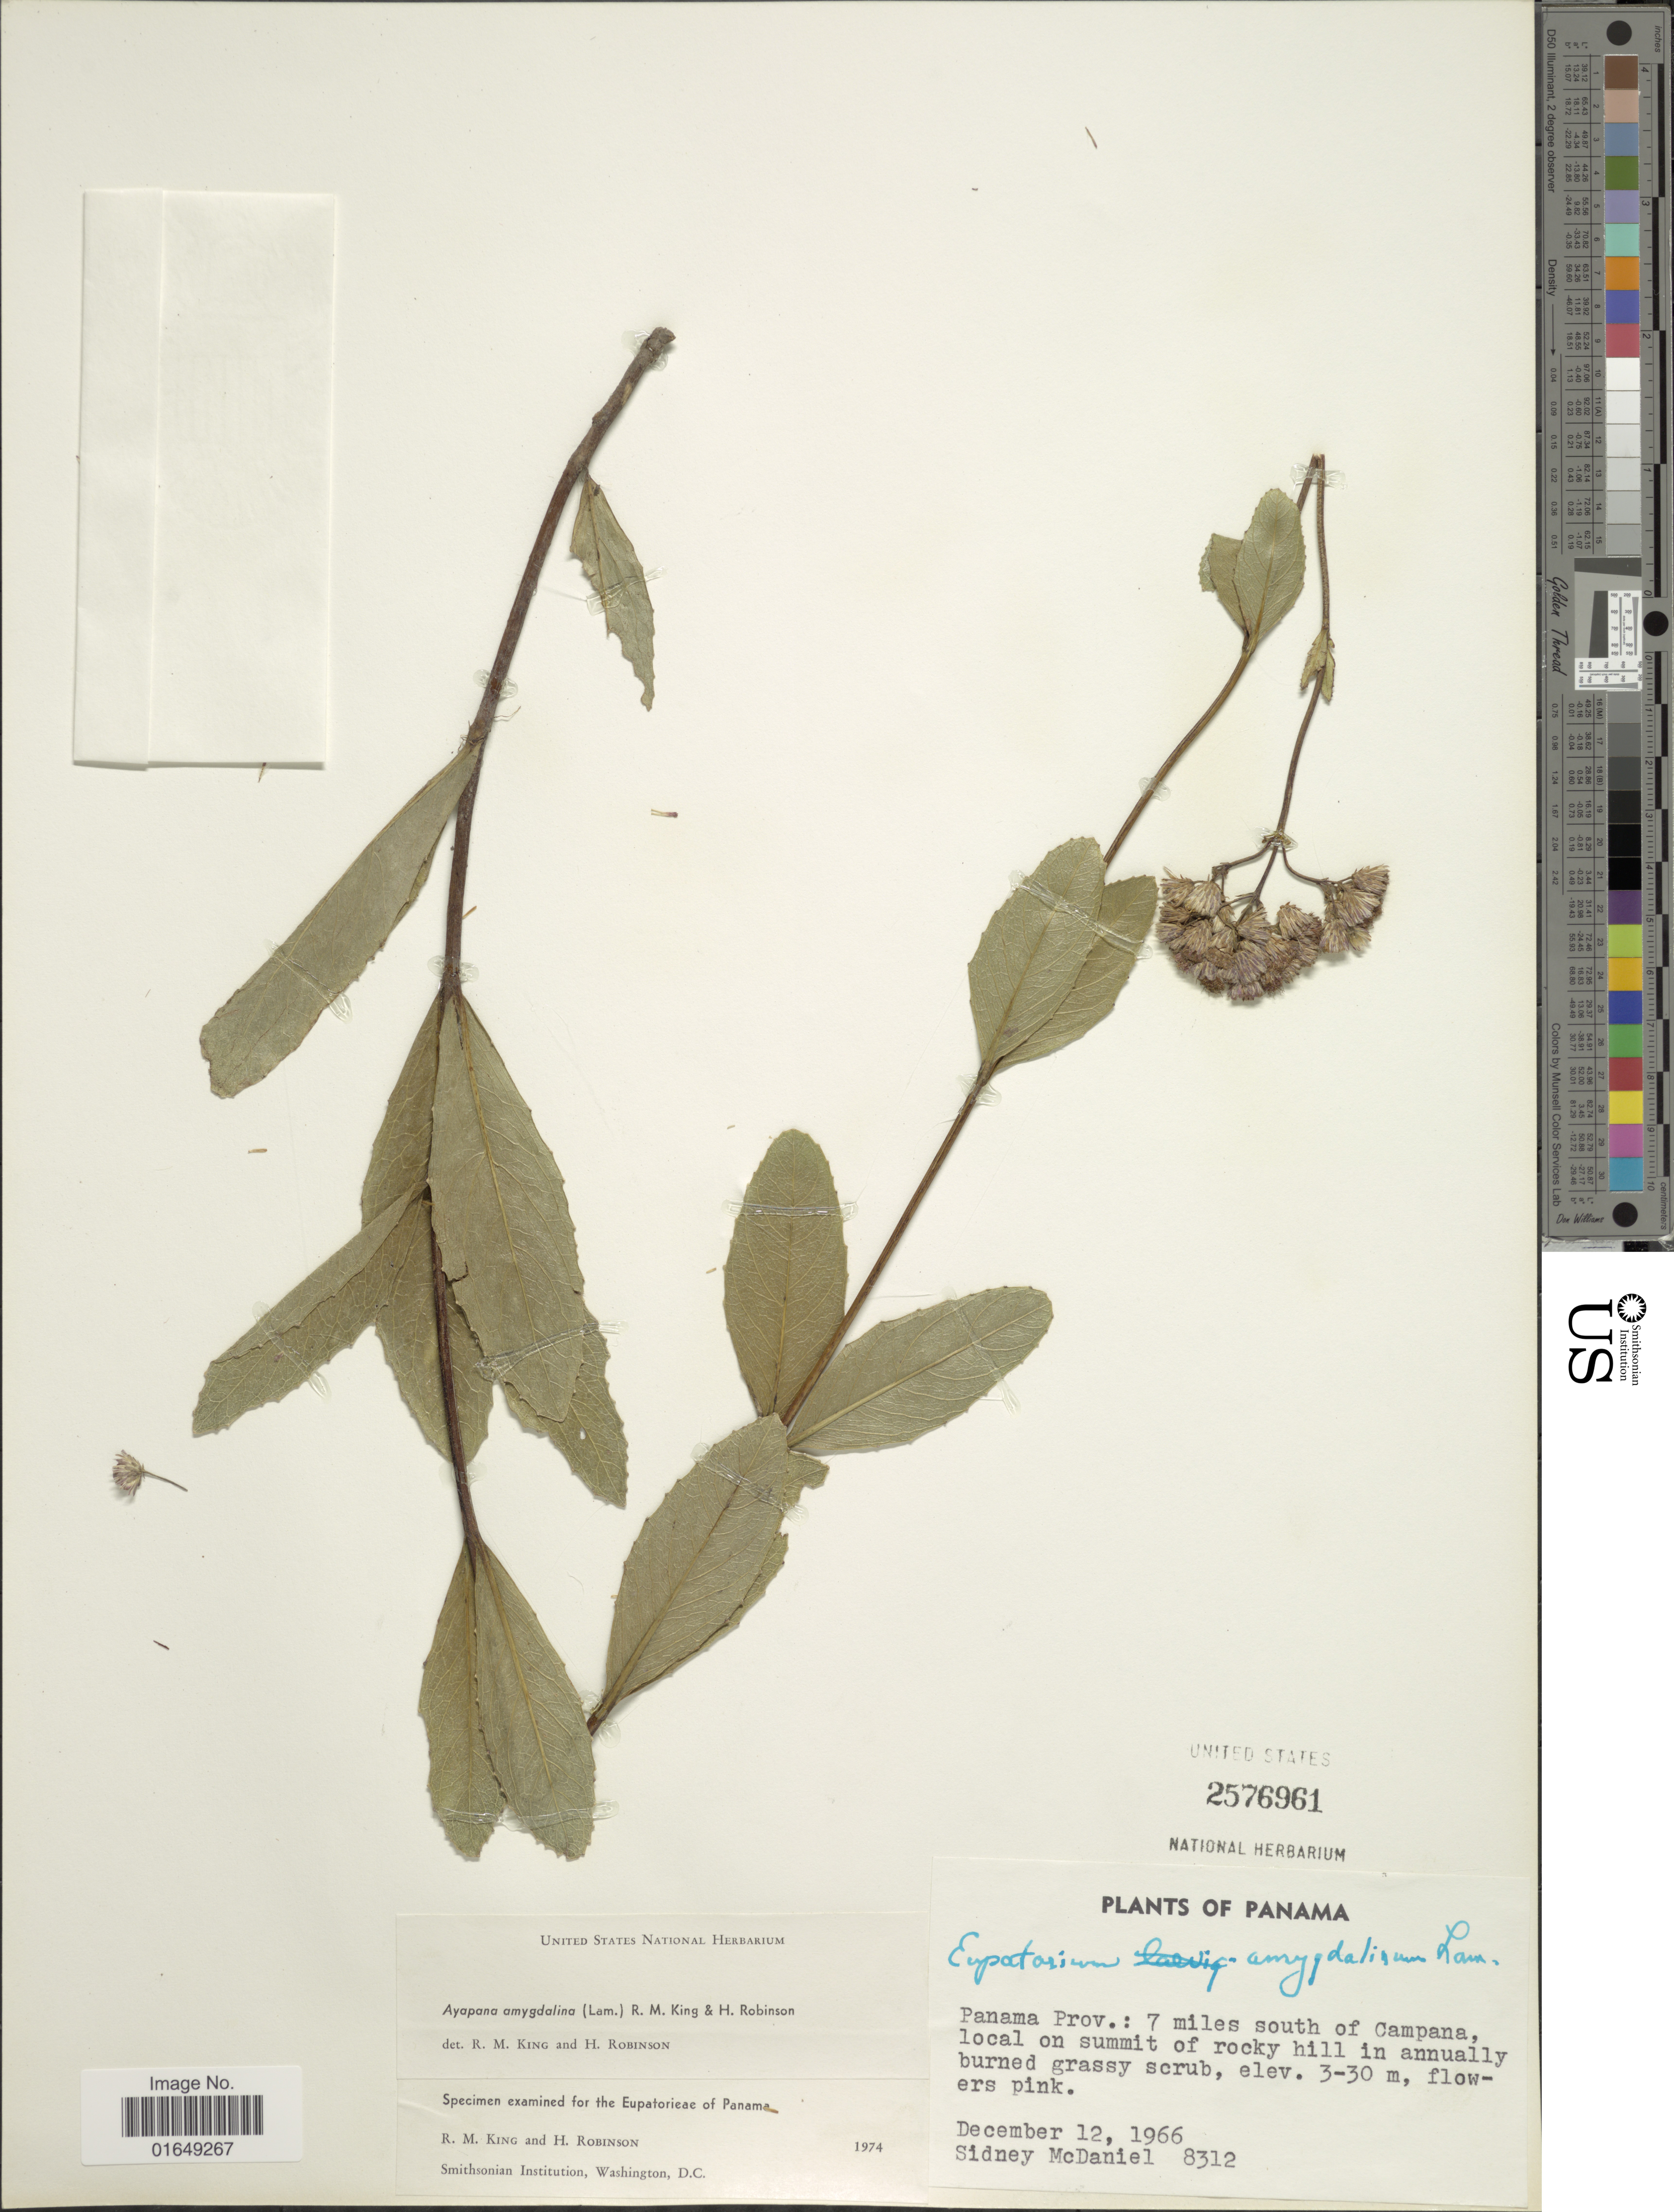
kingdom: Plantae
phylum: Tracheophyta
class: Magnoliopsida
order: Asterales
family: Asteraceae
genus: Ayapana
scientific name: Ayapana amygdalina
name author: (Lam.) R.M. King & H. Rob.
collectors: S. McDaniel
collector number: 8312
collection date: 1966-12-12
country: Panama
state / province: Panamá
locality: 7 miles south of Campana, local on summit of rocky hill in annually burned grassy scrub.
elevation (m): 3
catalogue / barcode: US 2576961